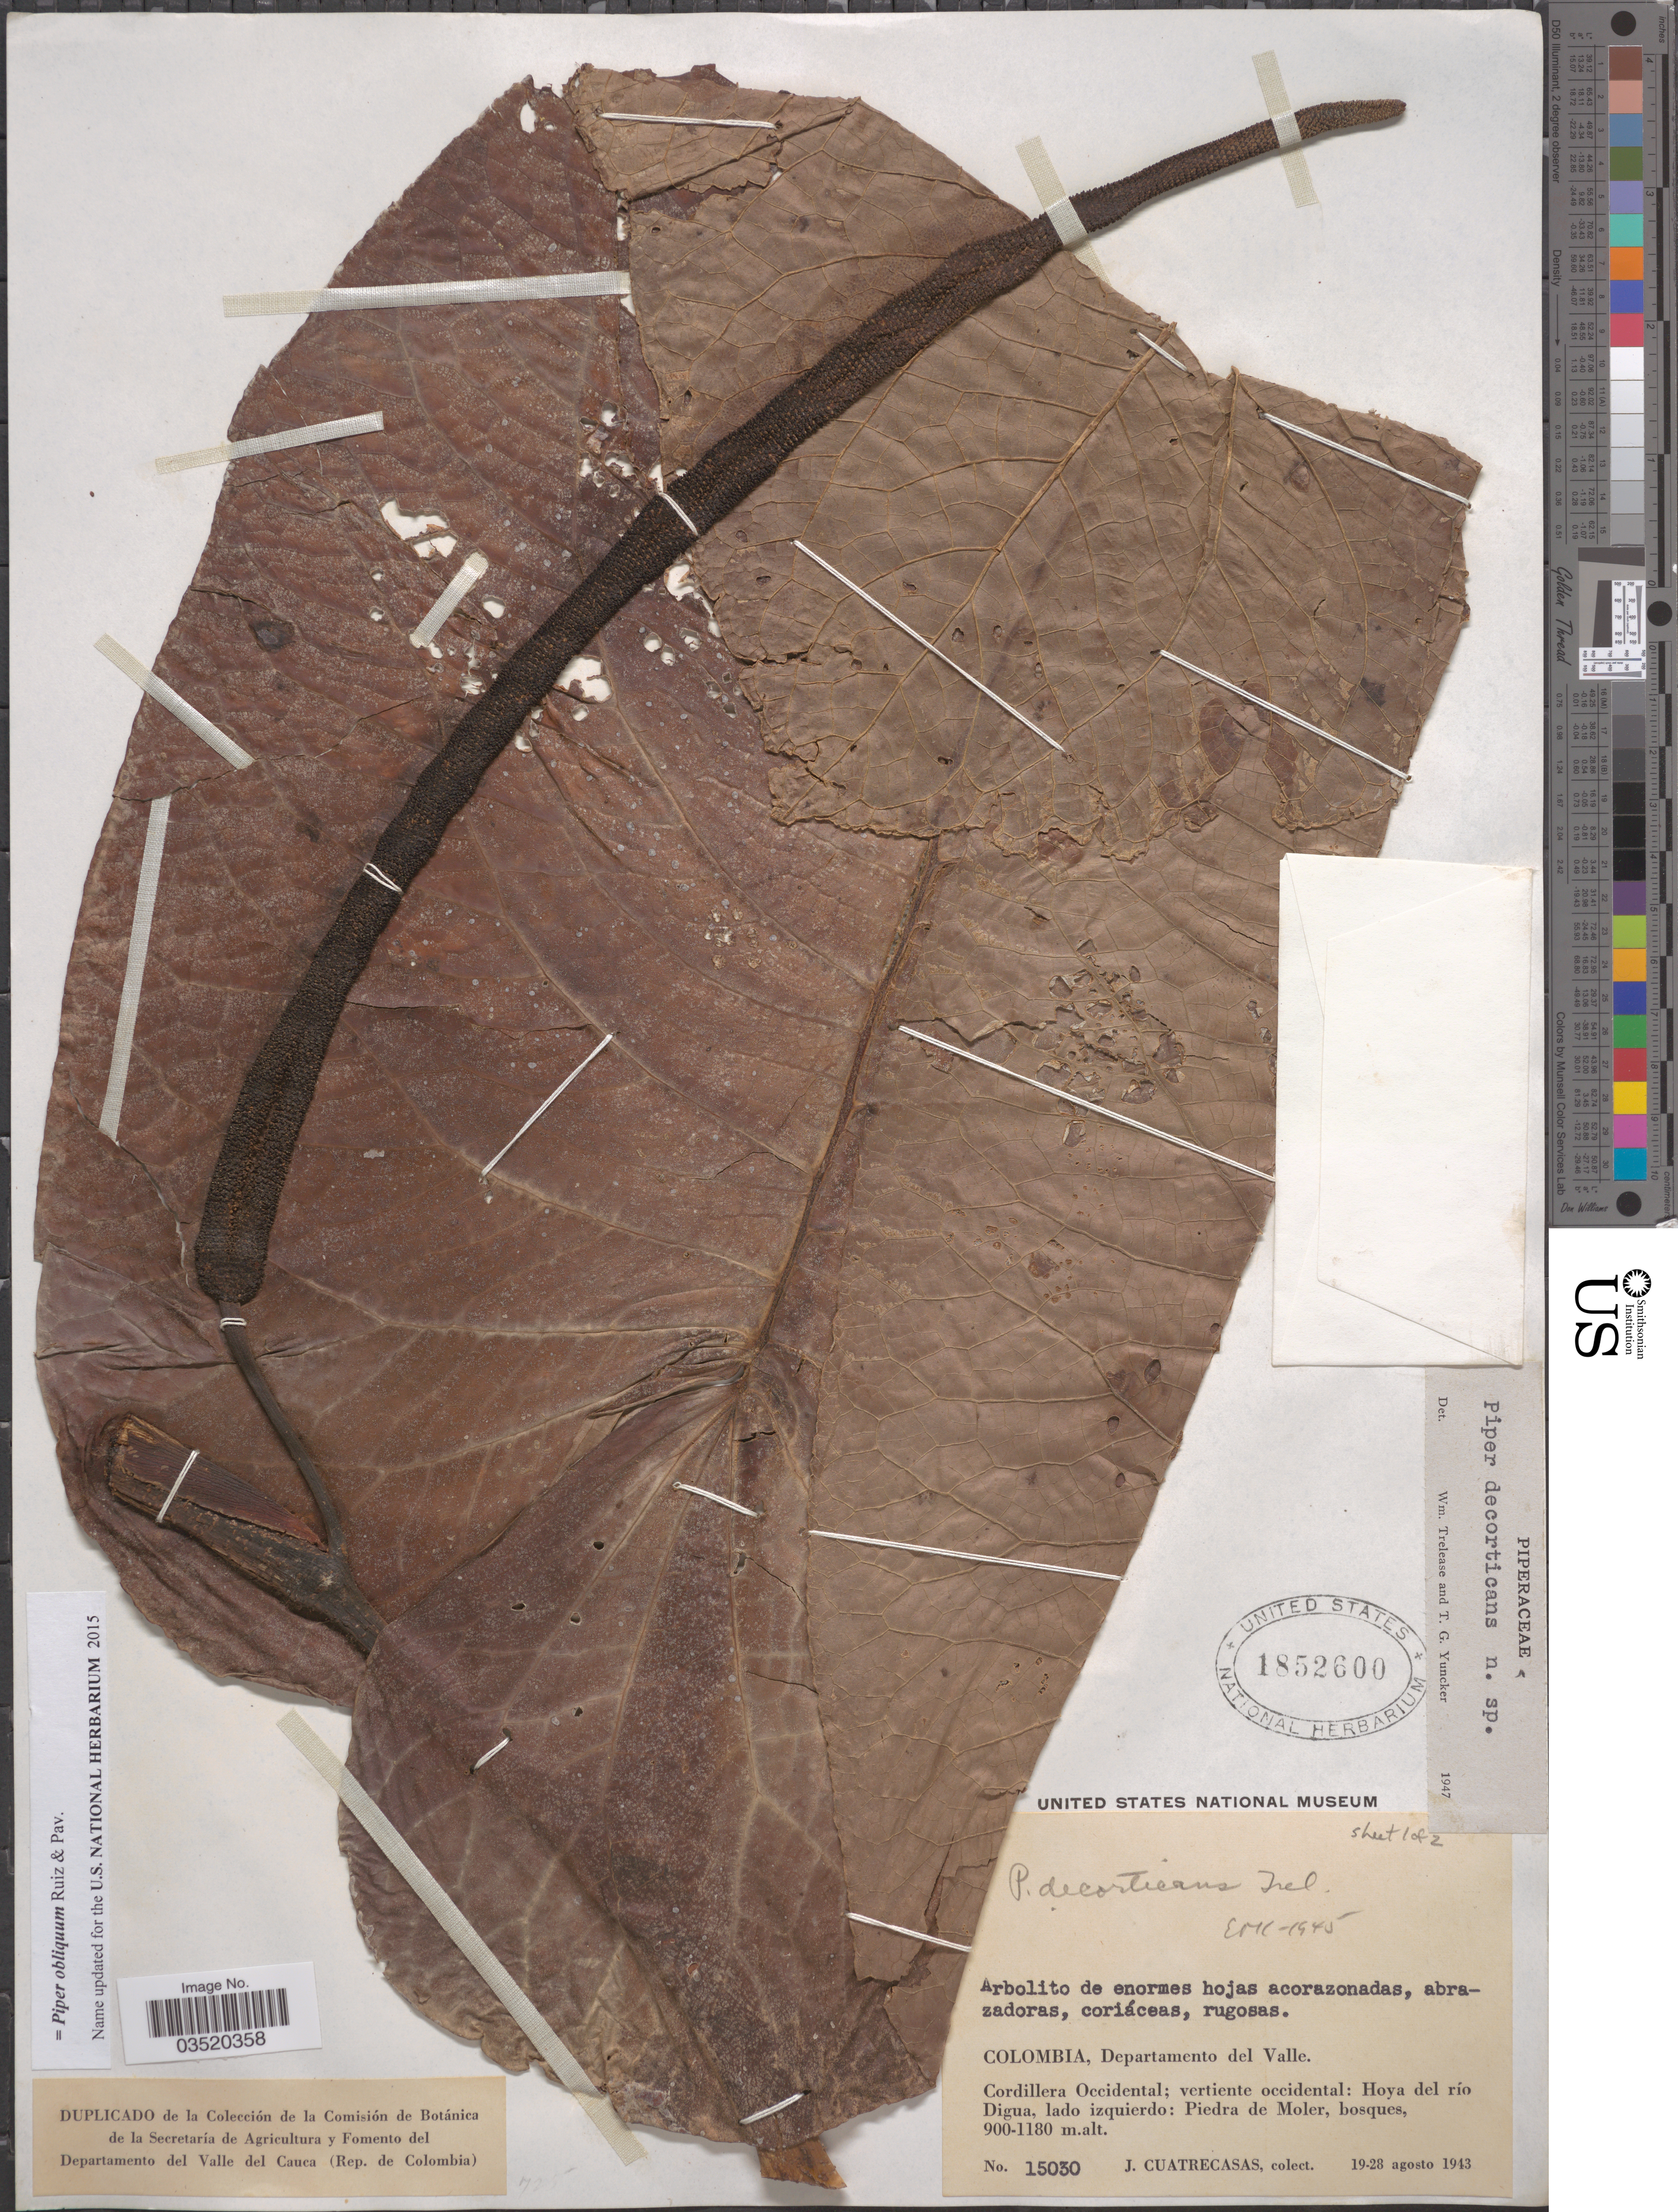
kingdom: Plantae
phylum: Tracheophyta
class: Magnoliopsida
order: Piperales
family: Piperaceae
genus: Piper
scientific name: Piper obliquum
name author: Ruiz & Pav.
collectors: J. Cuatrecasas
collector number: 15030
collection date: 1943-08-19/1943-08-28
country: Colombia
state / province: Valle del Cauca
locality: Departamento del Valle. Cordillera Occidental; vertiente occidental: Hoya del río Digua, lado izquierdo: Piedra de Moler.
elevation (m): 900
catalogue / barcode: US 1852600